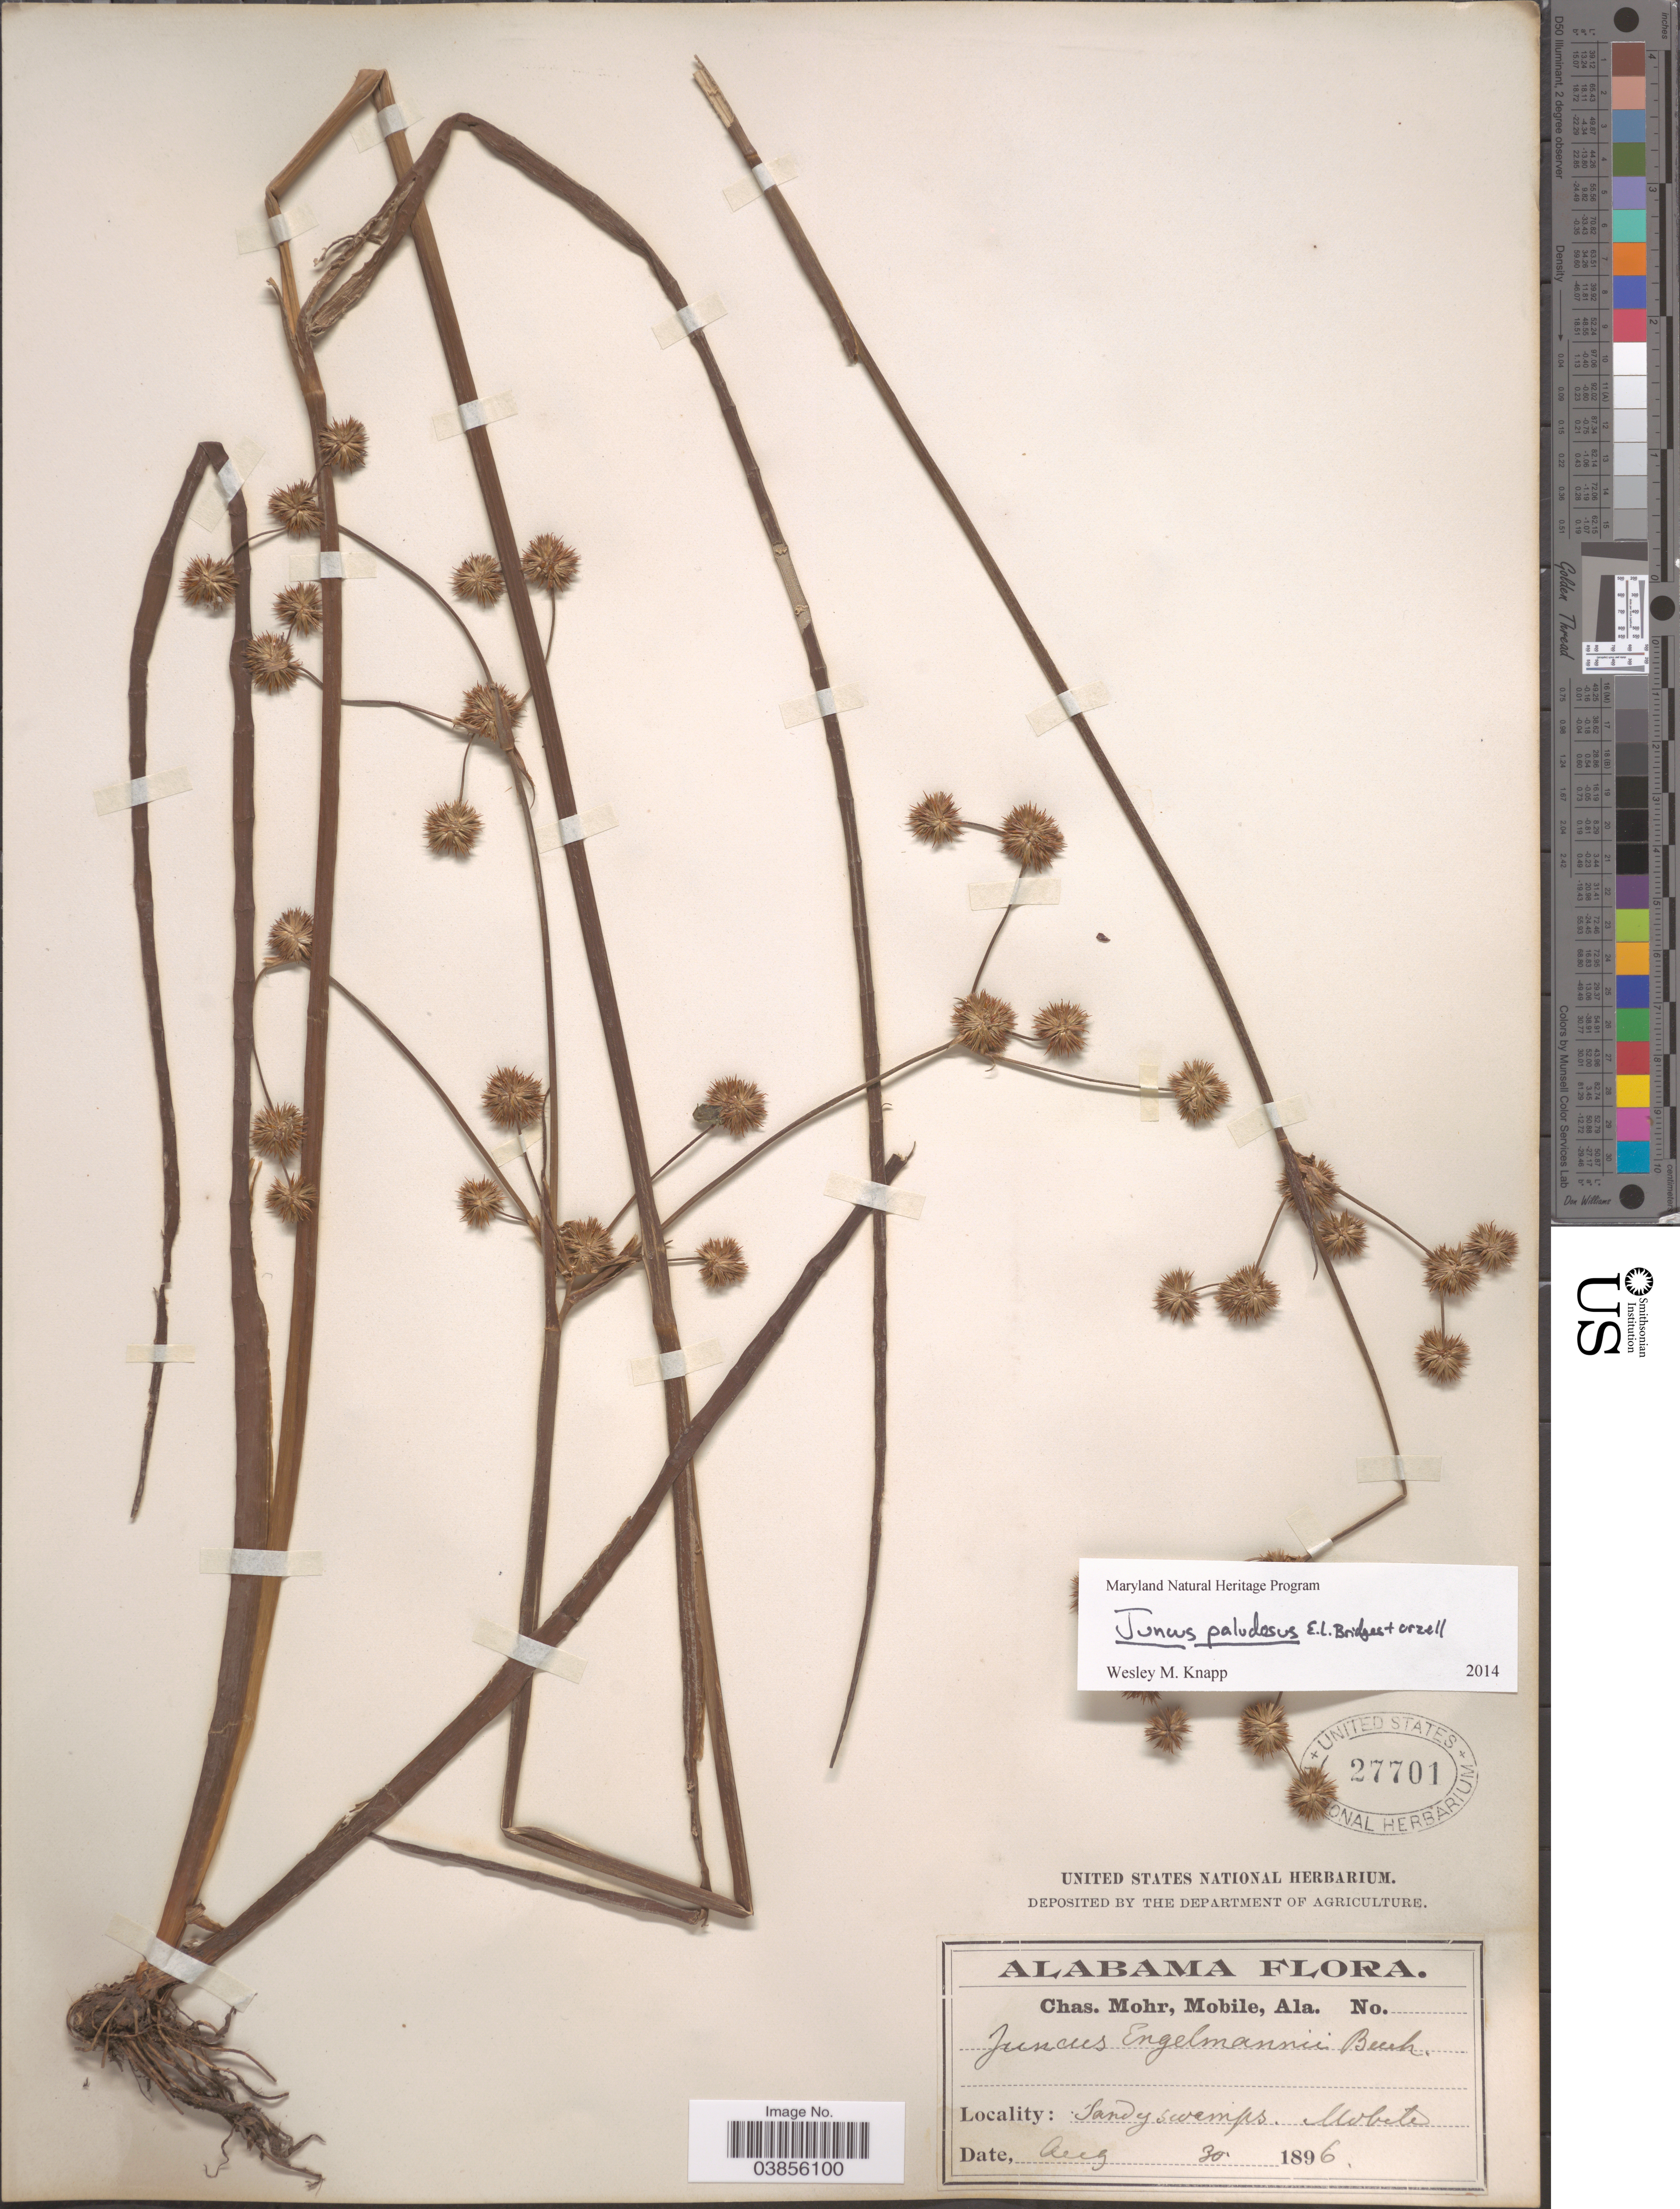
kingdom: Plantae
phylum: Tracheophyta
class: Liliopsida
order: Poales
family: Juncaceae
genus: Juncus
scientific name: Juncus paludosus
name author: E.L. Bridges & Orzell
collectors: Mohr, C. T. (herbarium)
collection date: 1896-08-30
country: United States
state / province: Alabama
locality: Mobile.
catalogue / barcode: US 27701